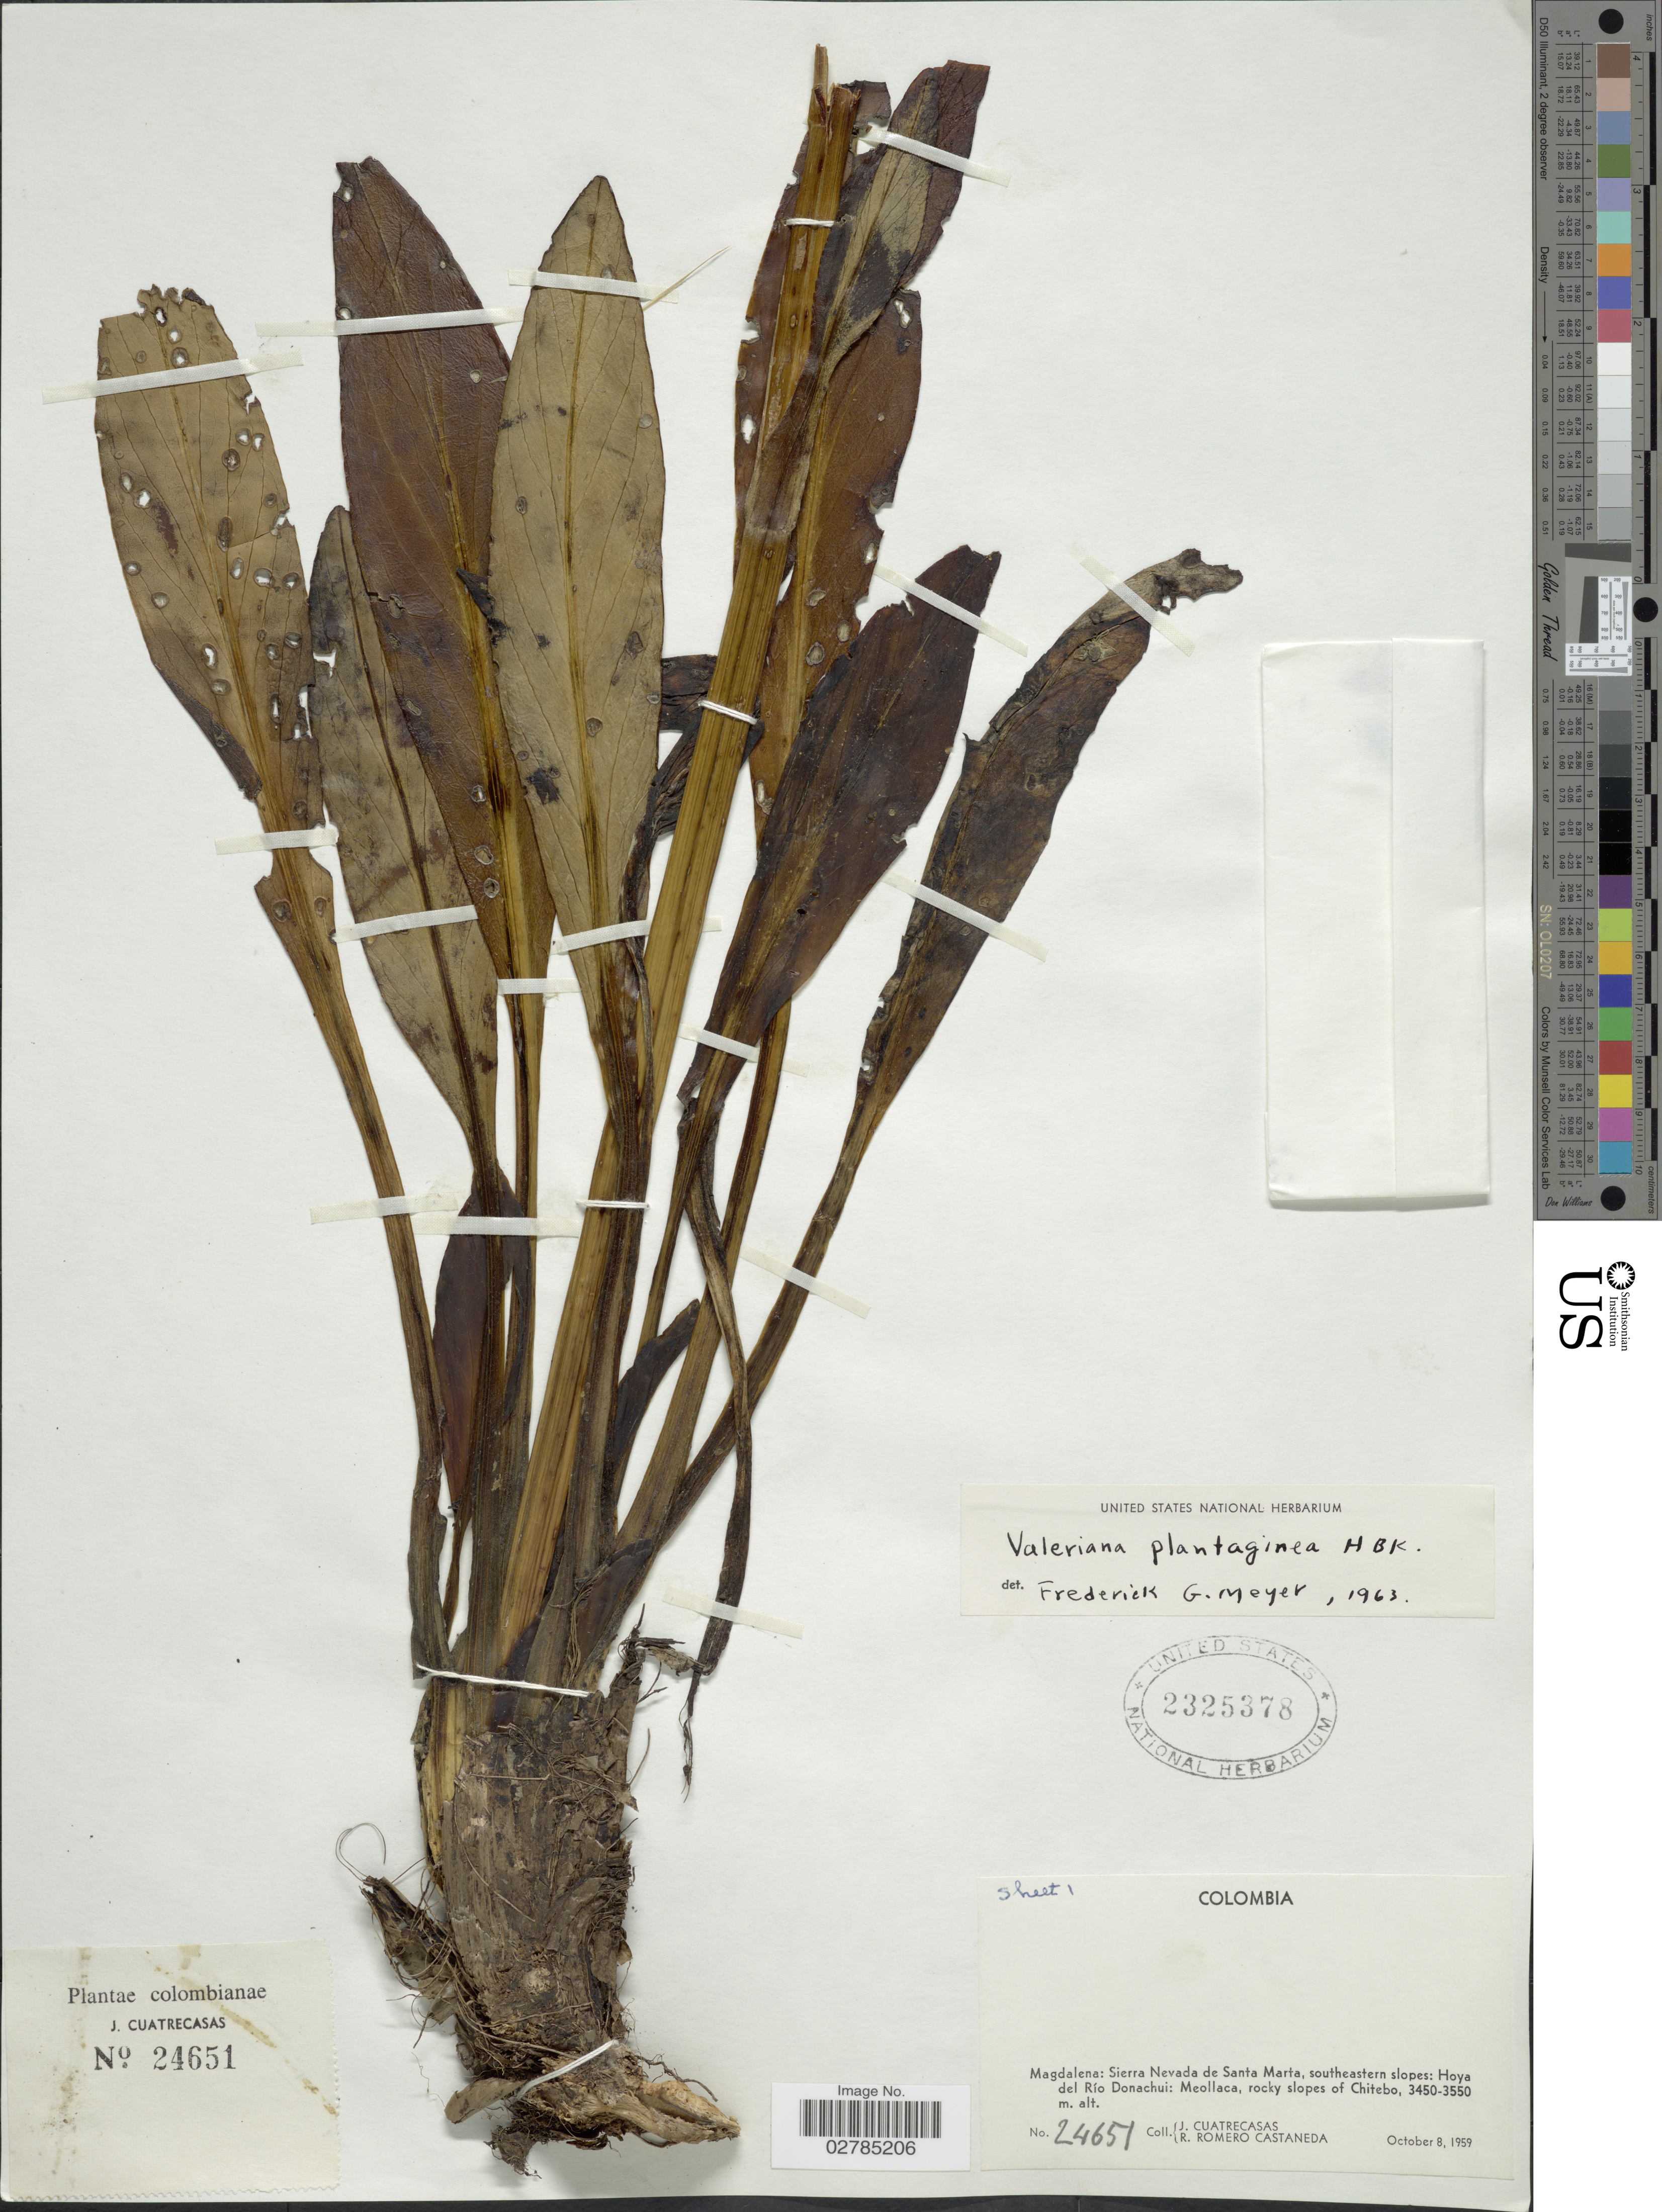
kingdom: Plantae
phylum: Tracheophyta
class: Magnoliopsida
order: Dipsacales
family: Caprifoliaceae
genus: Valeriana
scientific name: Valeriana plantaginea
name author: Kunth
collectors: J. Cuatrecasas & R. Romero Castañeda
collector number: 24651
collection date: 1959-10-08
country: Colombia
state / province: Magdalena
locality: Sierra Nevada de Santa Marta, southeastern slopes: Hoya del Río Donachui. Meollaca, rocky slopes of Chitebo.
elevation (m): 3450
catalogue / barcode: US 2325378